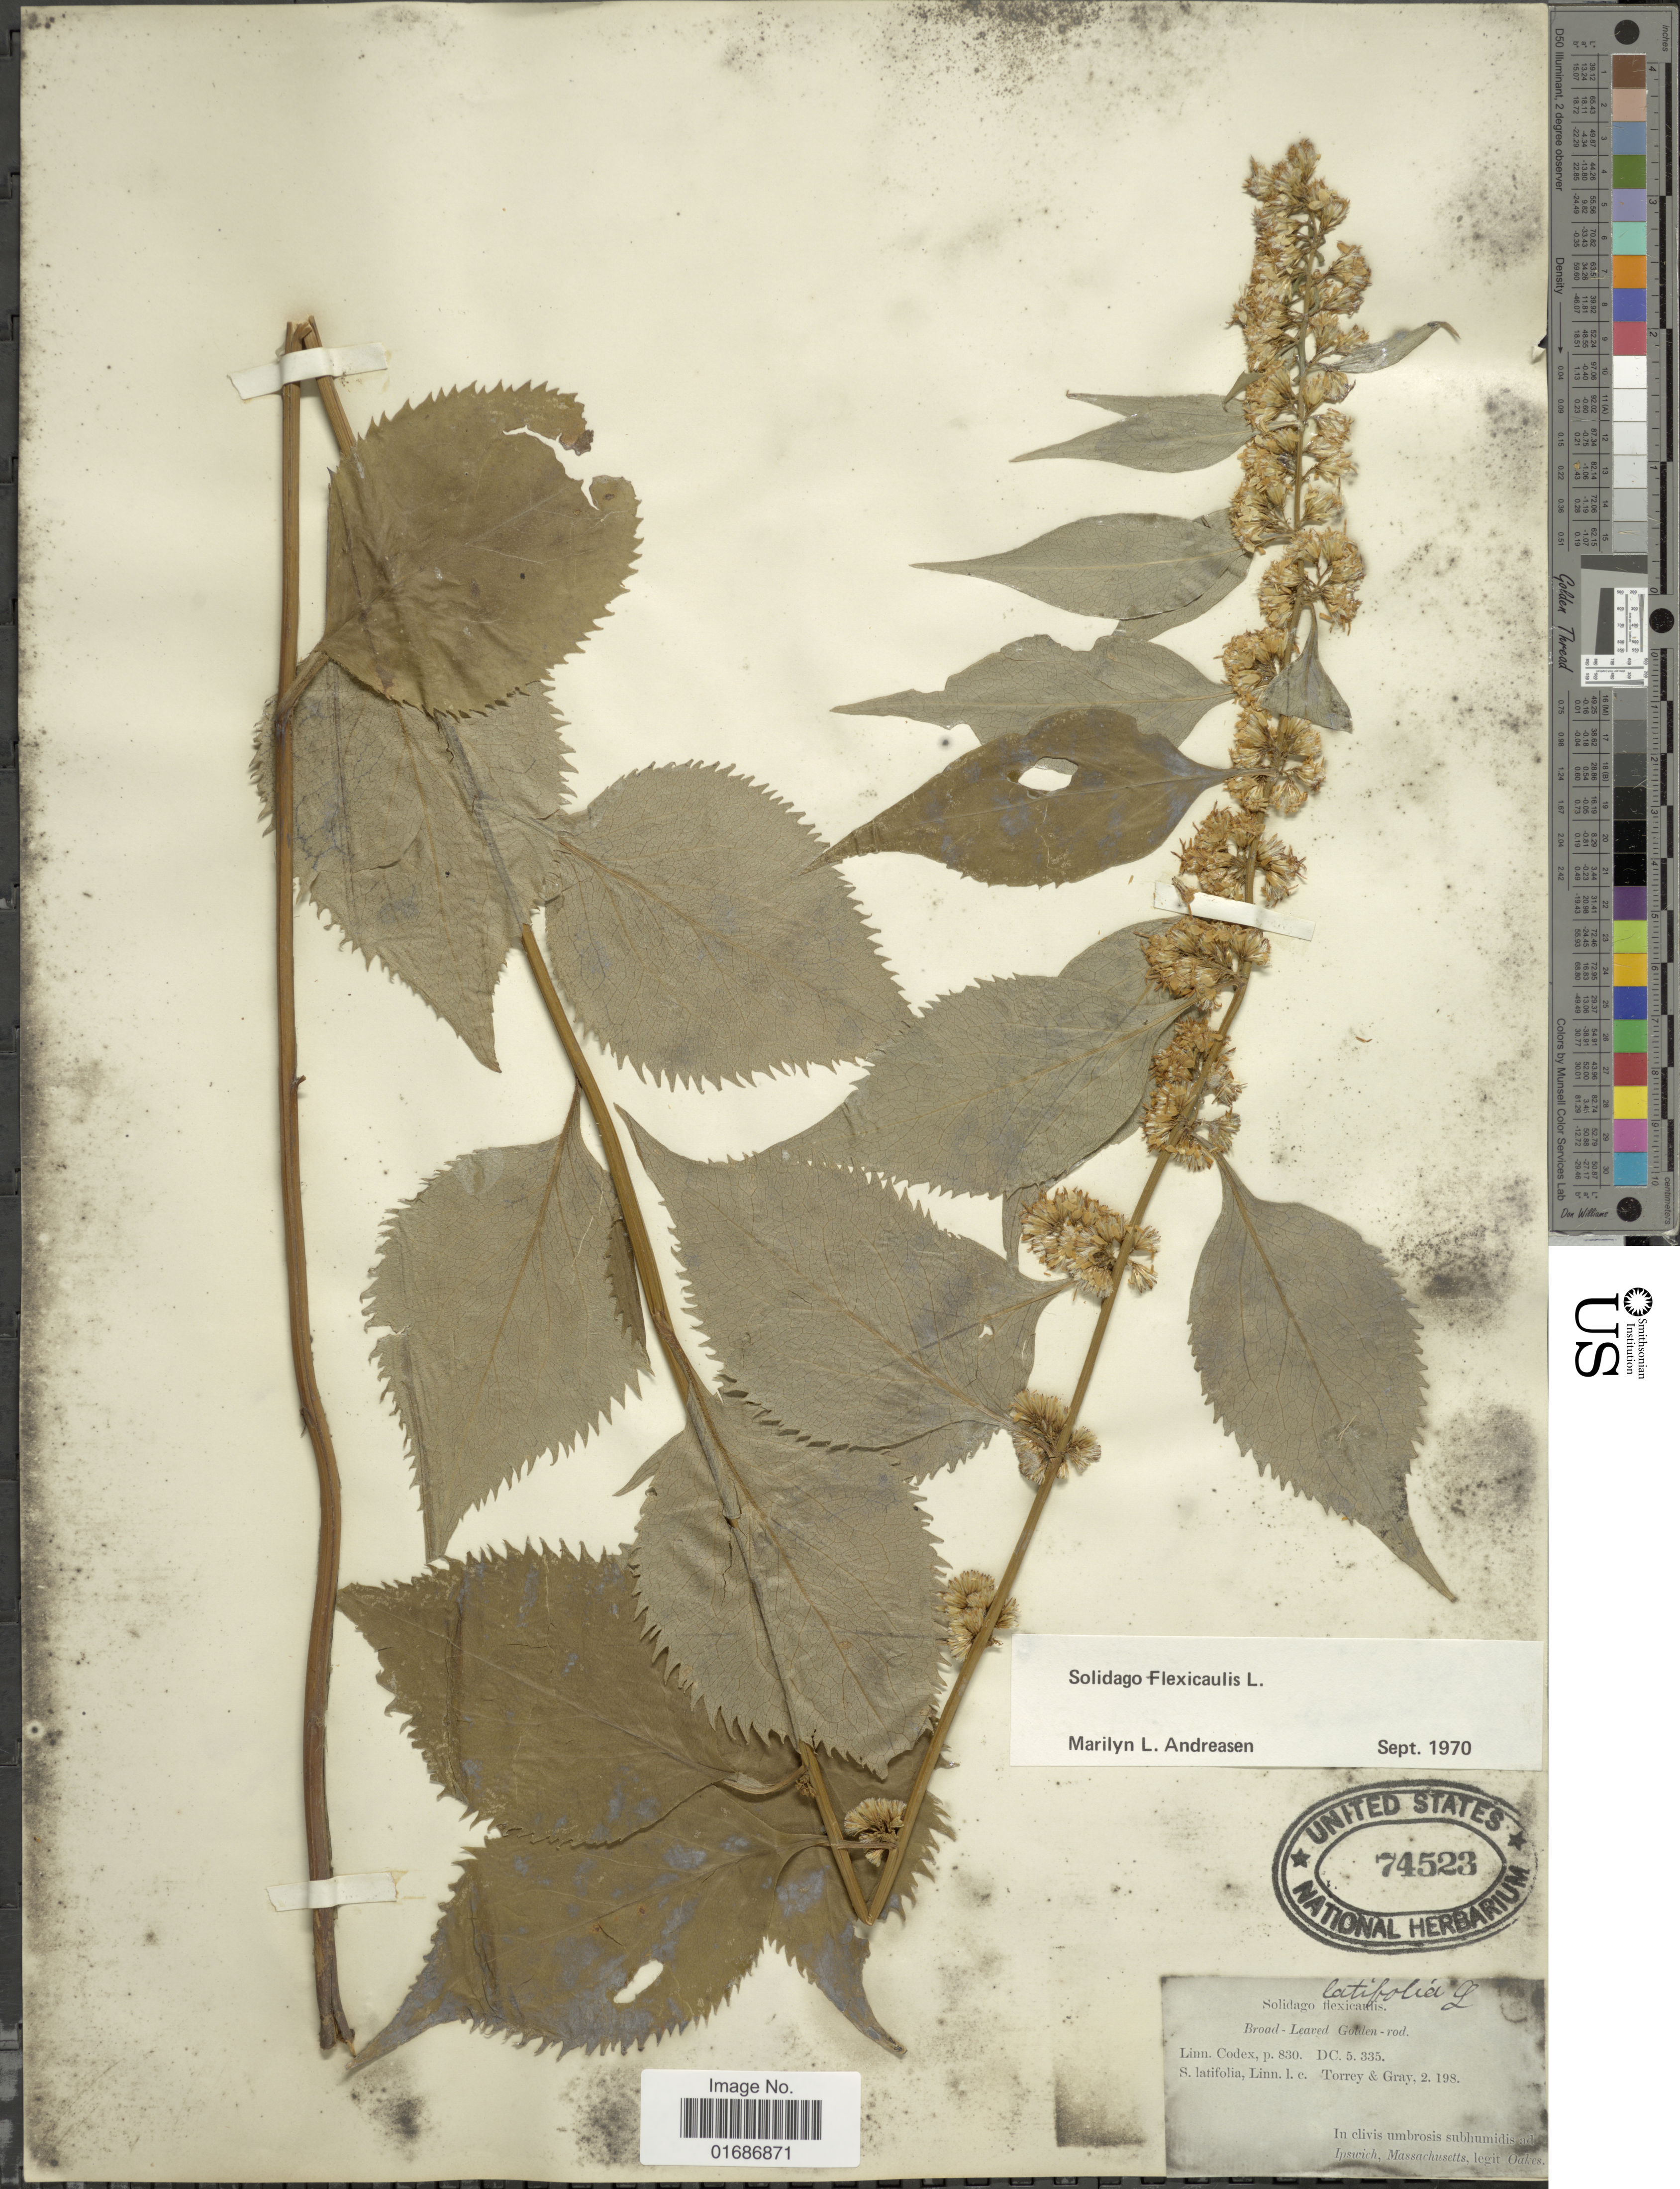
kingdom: Plantae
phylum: Tracheophyta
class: Magnoliopsida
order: Asterales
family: Asteraceae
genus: Solidago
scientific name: Solidago flexicaulis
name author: L.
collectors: -. Oakes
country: United States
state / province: Massachusetts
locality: Ipswich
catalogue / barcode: US 74523